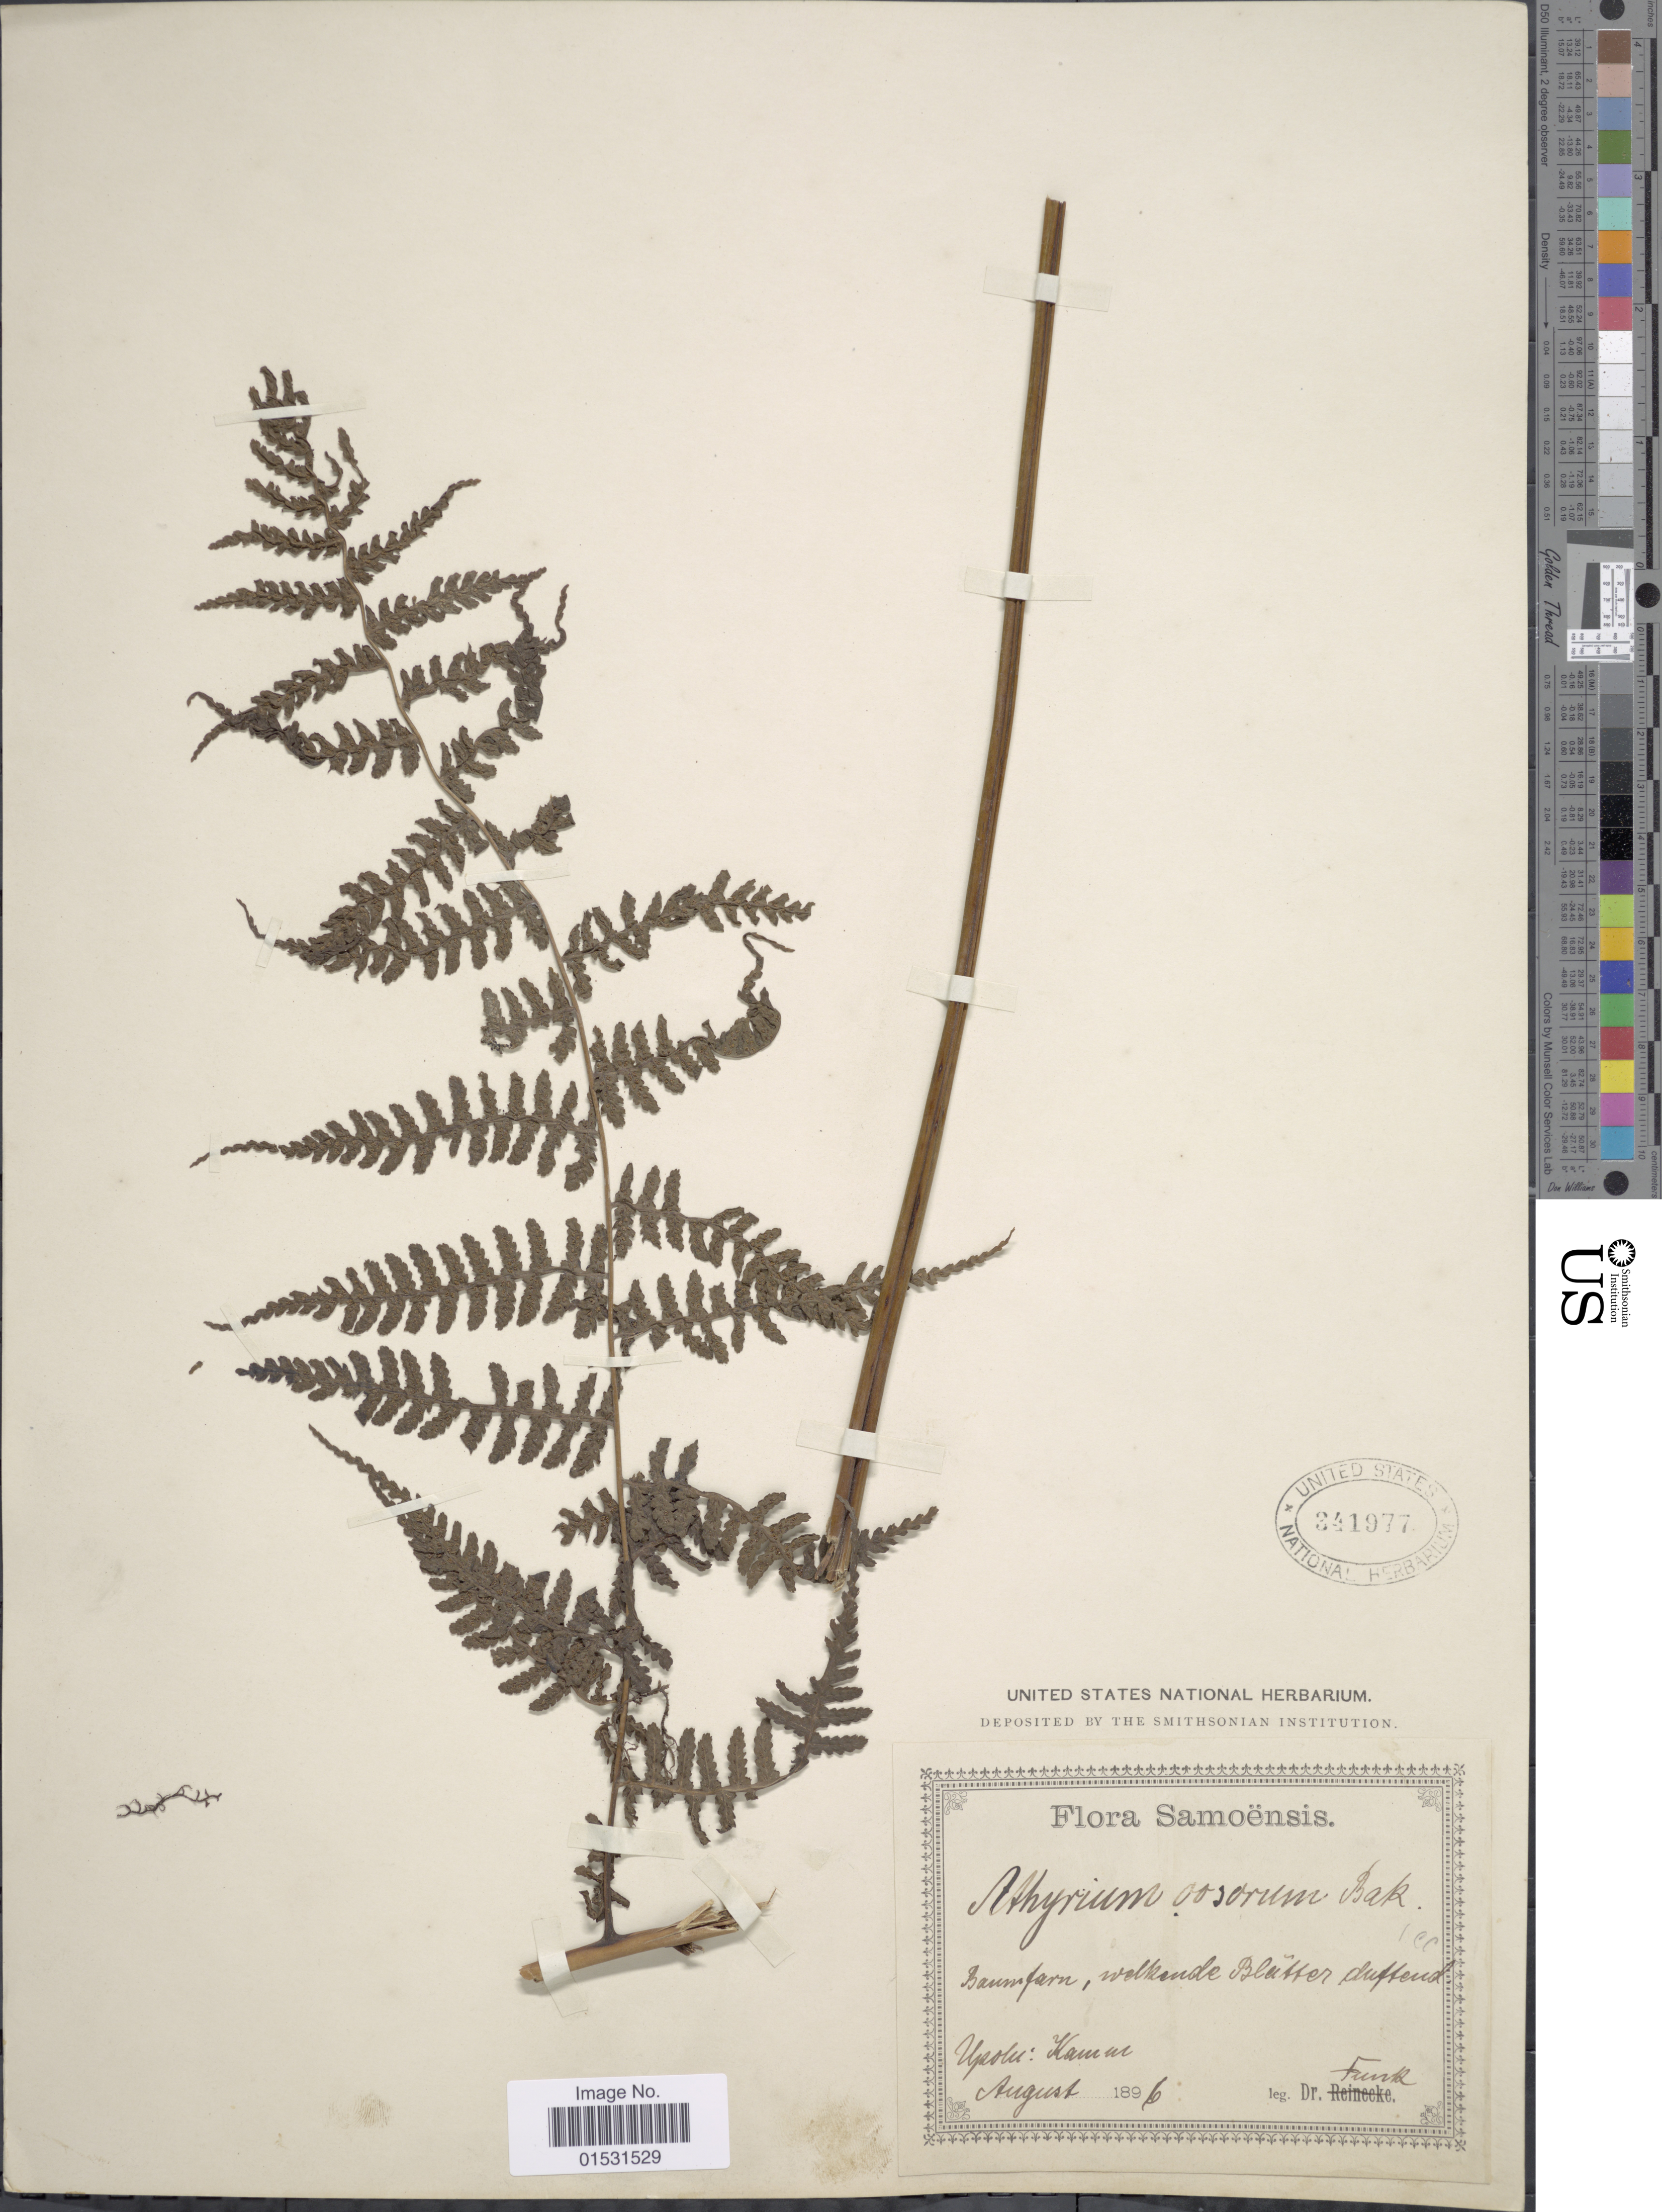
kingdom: Plantae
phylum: Tracheophyta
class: Polypodiopsida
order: Polypodiales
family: Athyriaceae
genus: Athyrium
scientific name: Athyrium oosorum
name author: (Baker) Christ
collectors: -. Funk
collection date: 1896-08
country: Samoa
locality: Samoensis. Upolu: Kamur.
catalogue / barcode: US 341977